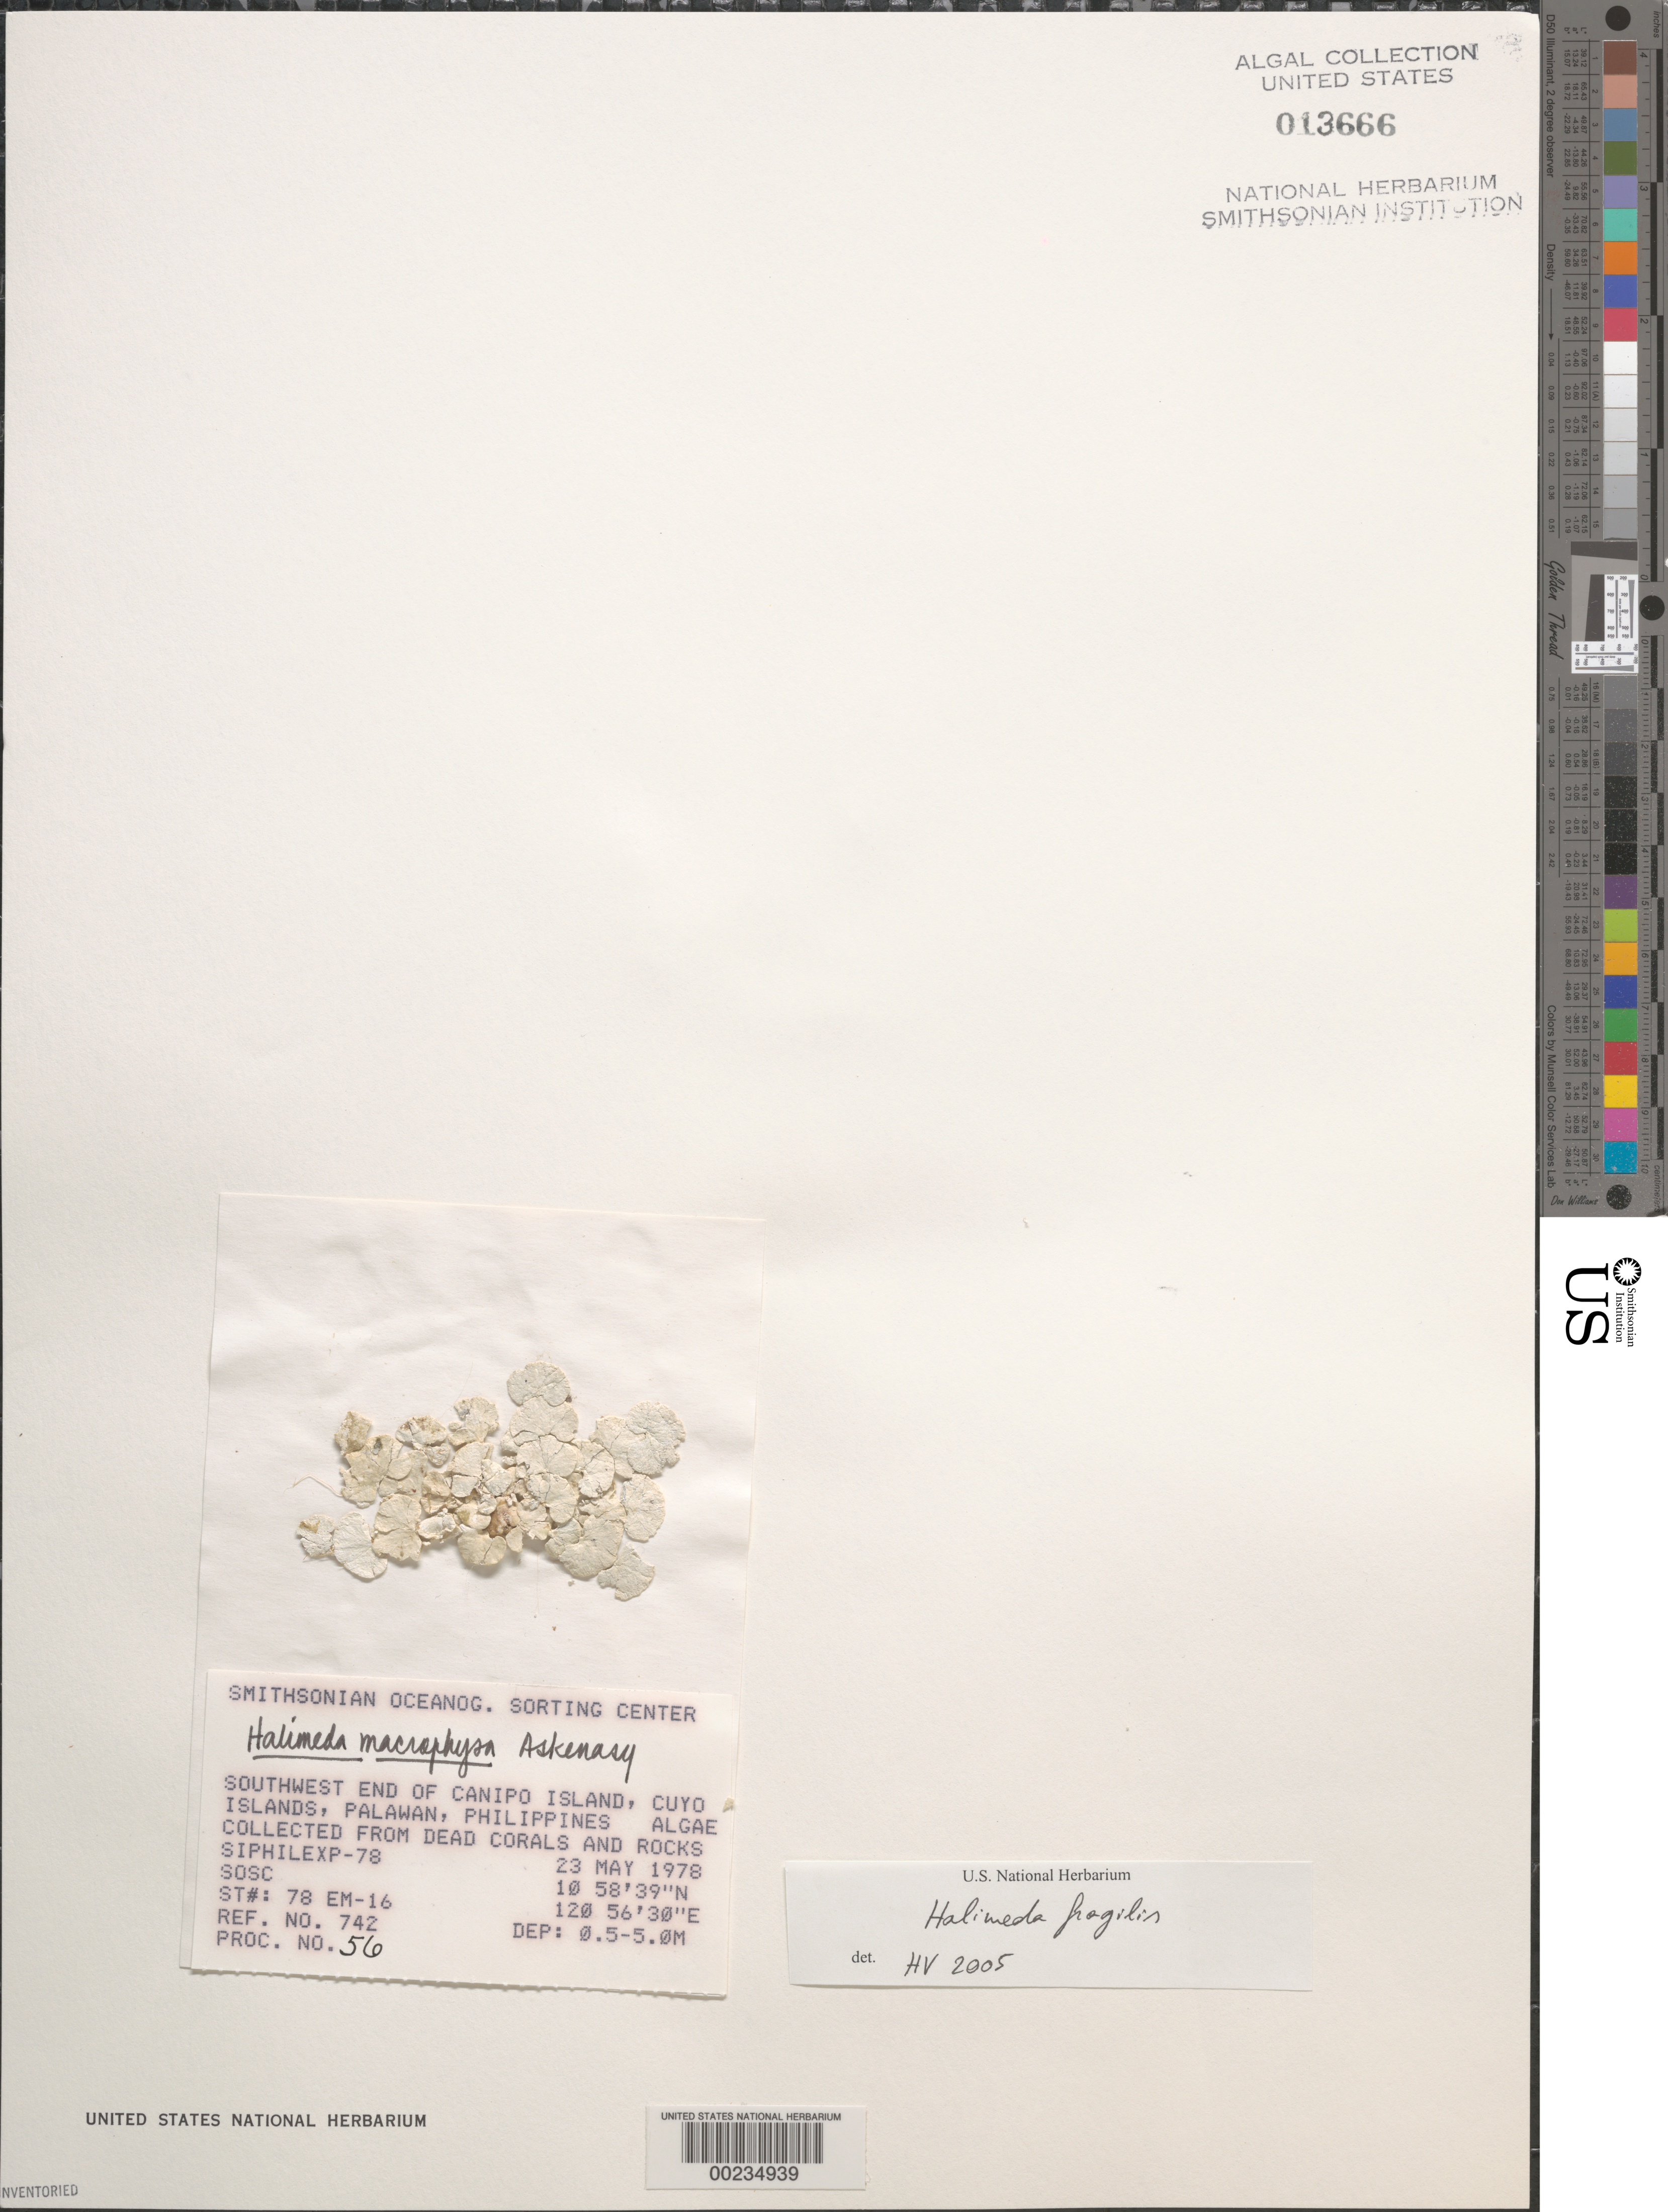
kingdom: Plantae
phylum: Chlorophyta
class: Ulvophyceae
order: Bryopsidales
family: Halimedaceae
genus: Halimeda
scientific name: Halimeda fragilis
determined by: Verbruggen, H.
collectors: SOSC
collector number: Station 78 EM-16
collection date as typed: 23 May 1978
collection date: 1978-05-23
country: Philippines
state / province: Mimaropa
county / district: Palawan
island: Canipo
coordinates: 10 58' 39" N, 120 56' 30" E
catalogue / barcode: US 13666